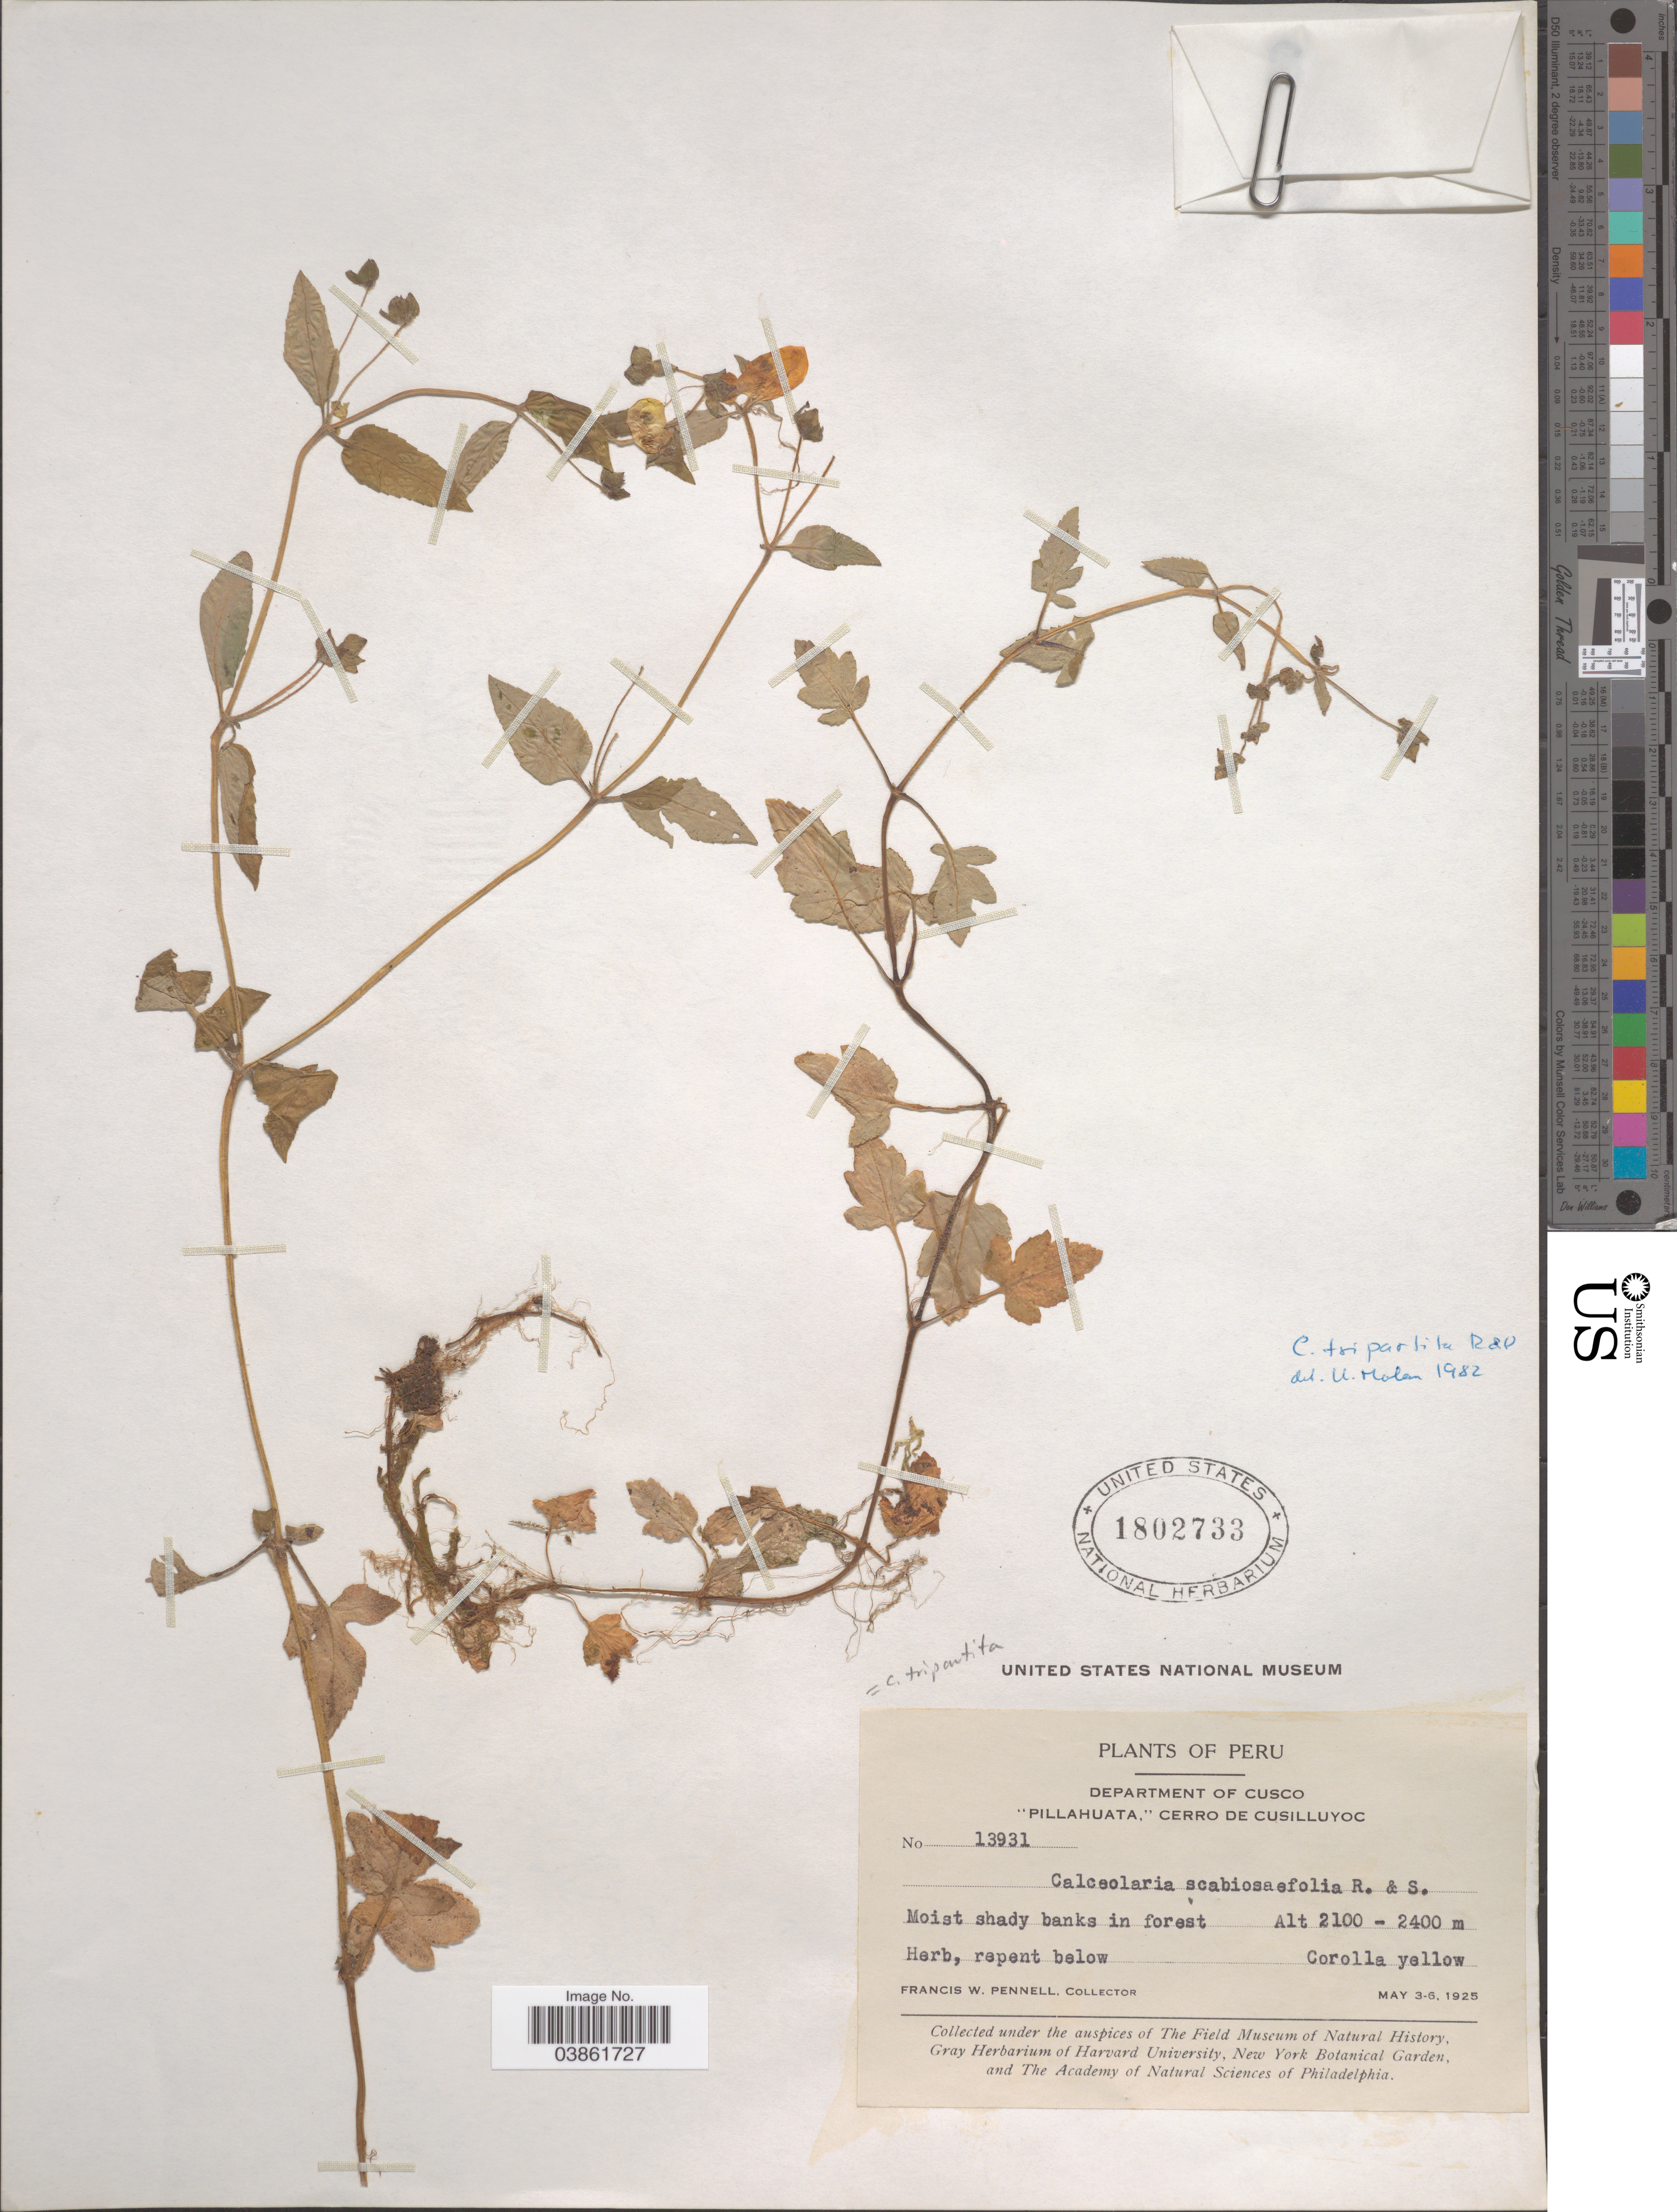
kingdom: Plantae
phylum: Tracheophyta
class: Magnoliopsida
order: Lamiales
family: Calceolariaceae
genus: Calceolaria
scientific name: Calceolaria tripartita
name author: Ruiz & Pav.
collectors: F. W. Pennell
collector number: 13931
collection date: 1925-05-03/1925-05-06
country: Peru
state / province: Cusco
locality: Department of Cusco. "Pillahuata," Cerro de Cusilluyoc.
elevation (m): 2100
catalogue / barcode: US 1802733